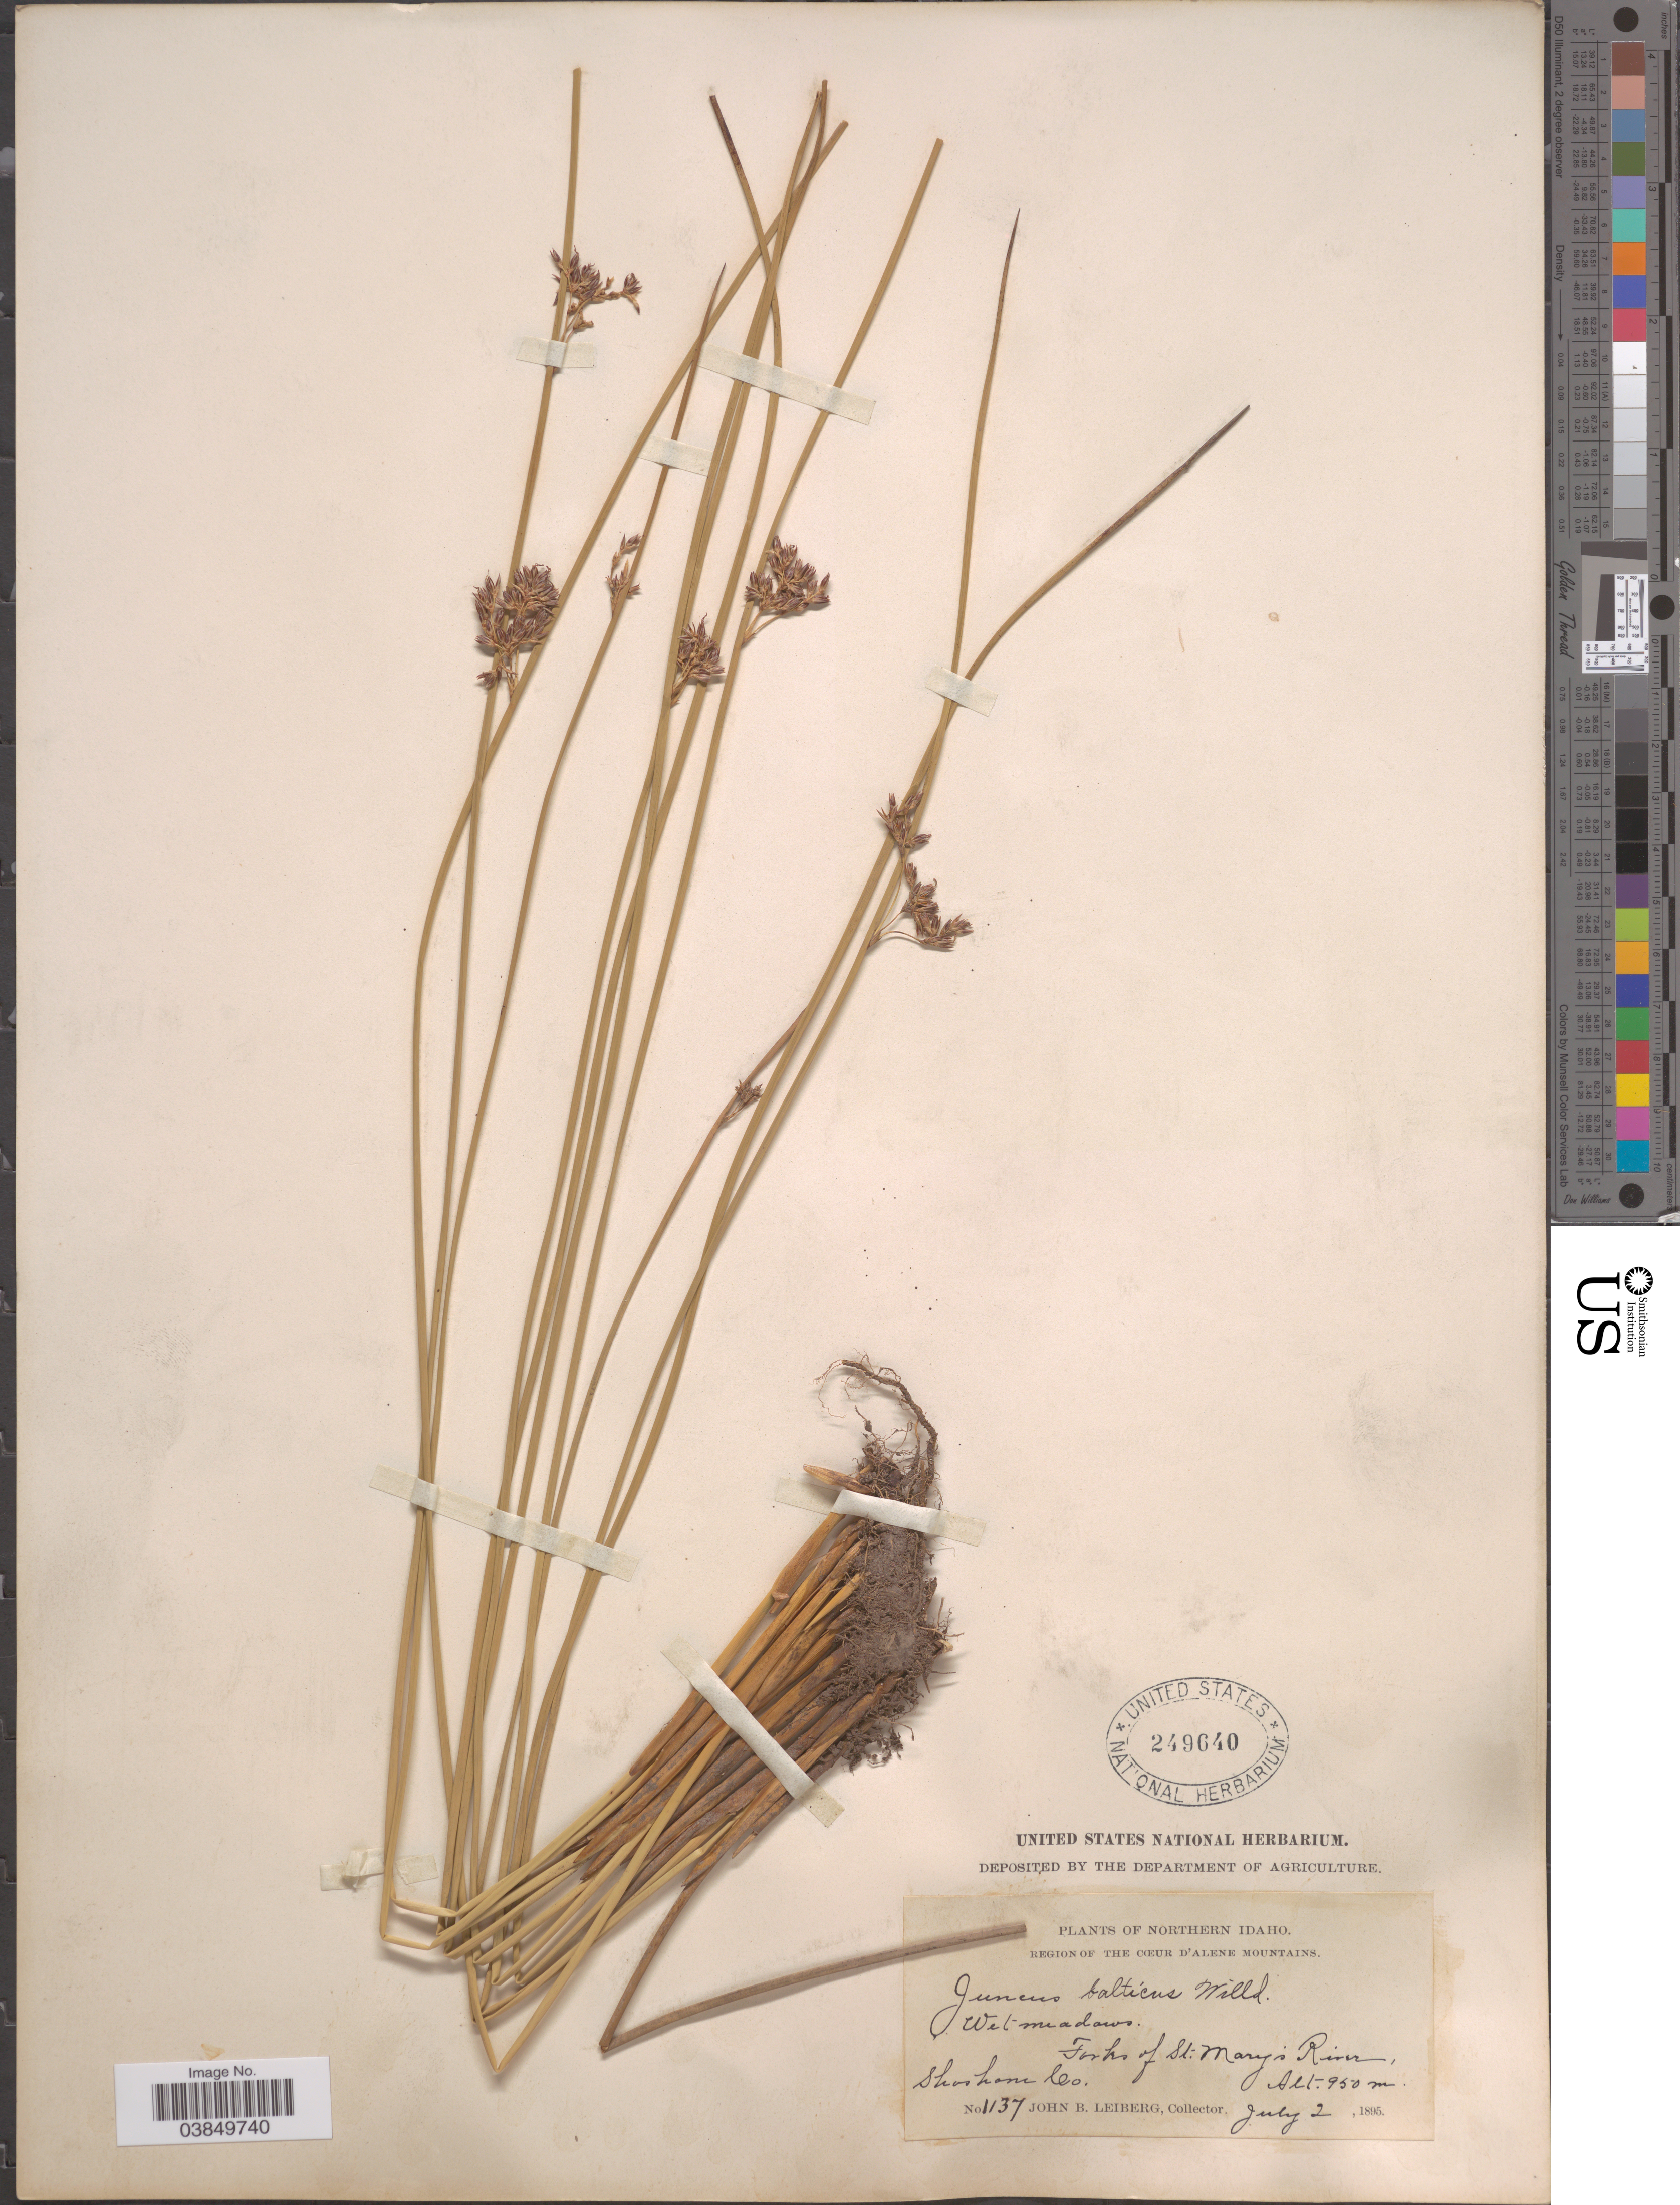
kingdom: Plantae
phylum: Tracheophyta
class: Liliopsida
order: Poales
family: Juncaceae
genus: Juncus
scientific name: Juncus balticus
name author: Willd.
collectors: J. B. Leiberg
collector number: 1137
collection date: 1895-07-02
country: United States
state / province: Idaho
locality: Northern Idaho. Region of the Cœur d'Alene Mountains. Forks of St. Mary's River. Shoshone Co.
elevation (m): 950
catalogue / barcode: US 249640